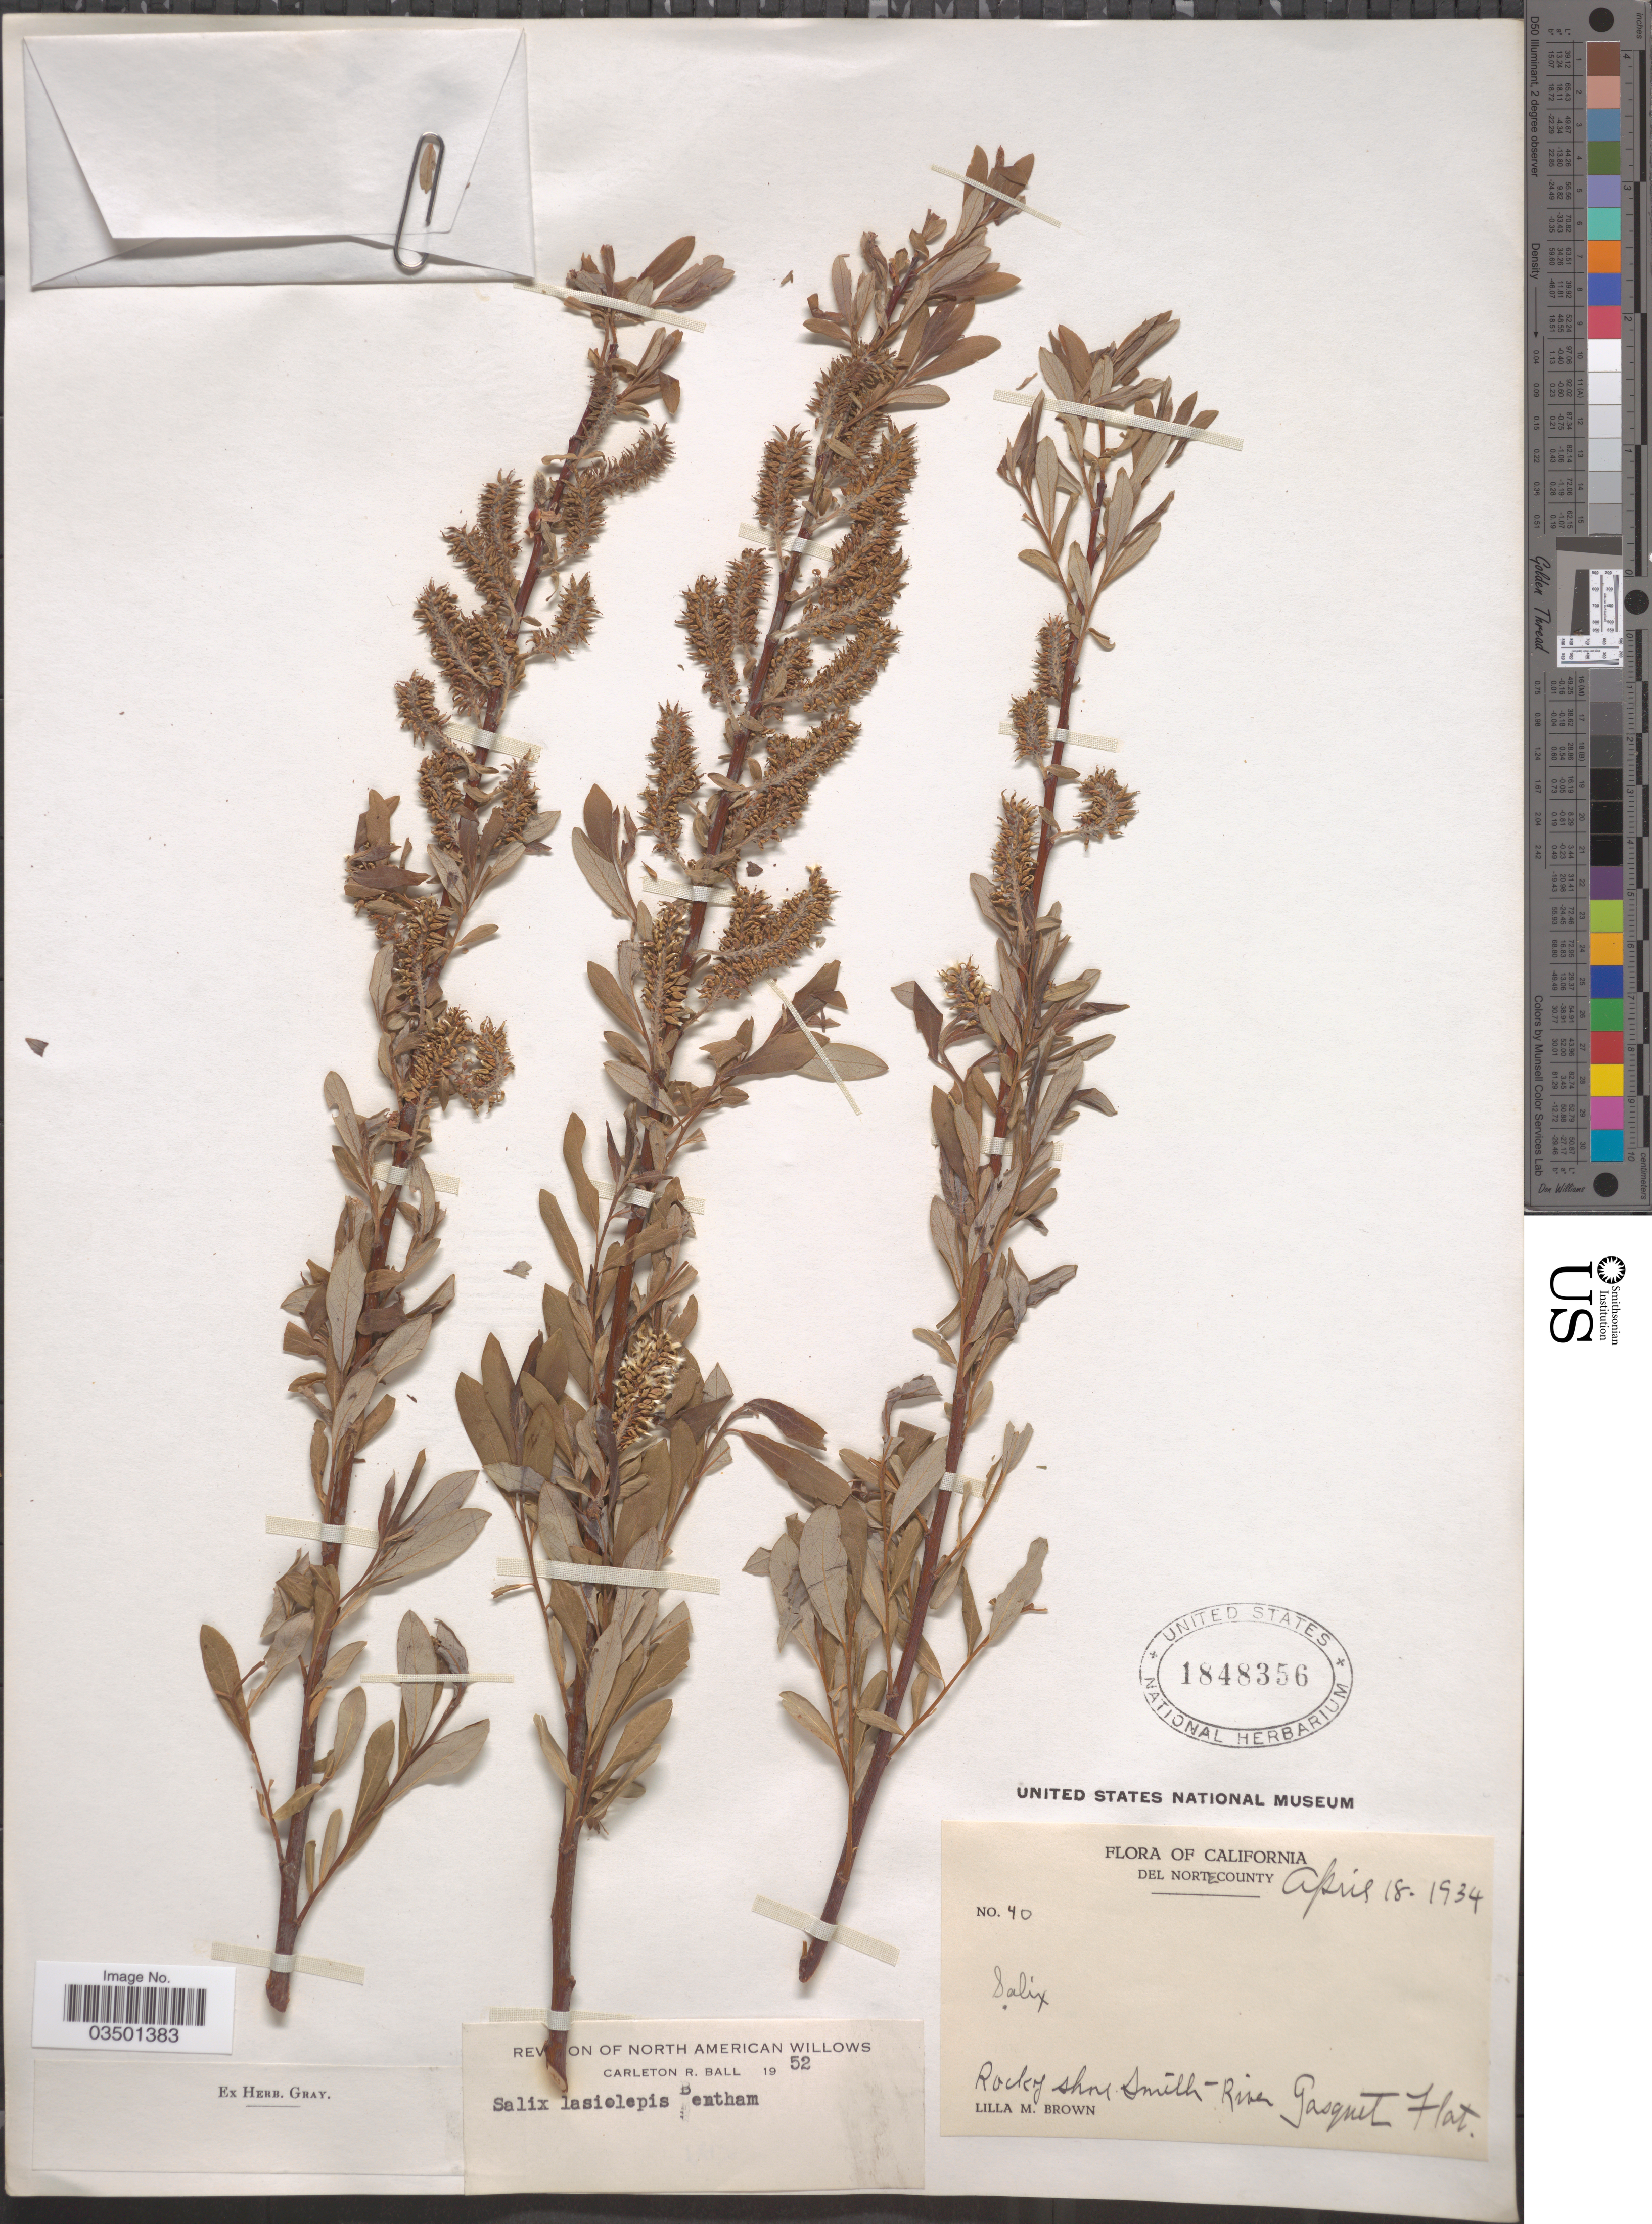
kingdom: Plantae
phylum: Tracheophyta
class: Magnoliopsida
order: Malpighiales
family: Salicaceae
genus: Salix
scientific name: Salix lasiolepis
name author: Benth.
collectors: L. M. Brown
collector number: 40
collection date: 1934-04-18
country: United States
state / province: California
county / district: Del Norte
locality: Del Norte County. Rocky shore Smith-River Gasquet Flat.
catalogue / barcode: US 1848356